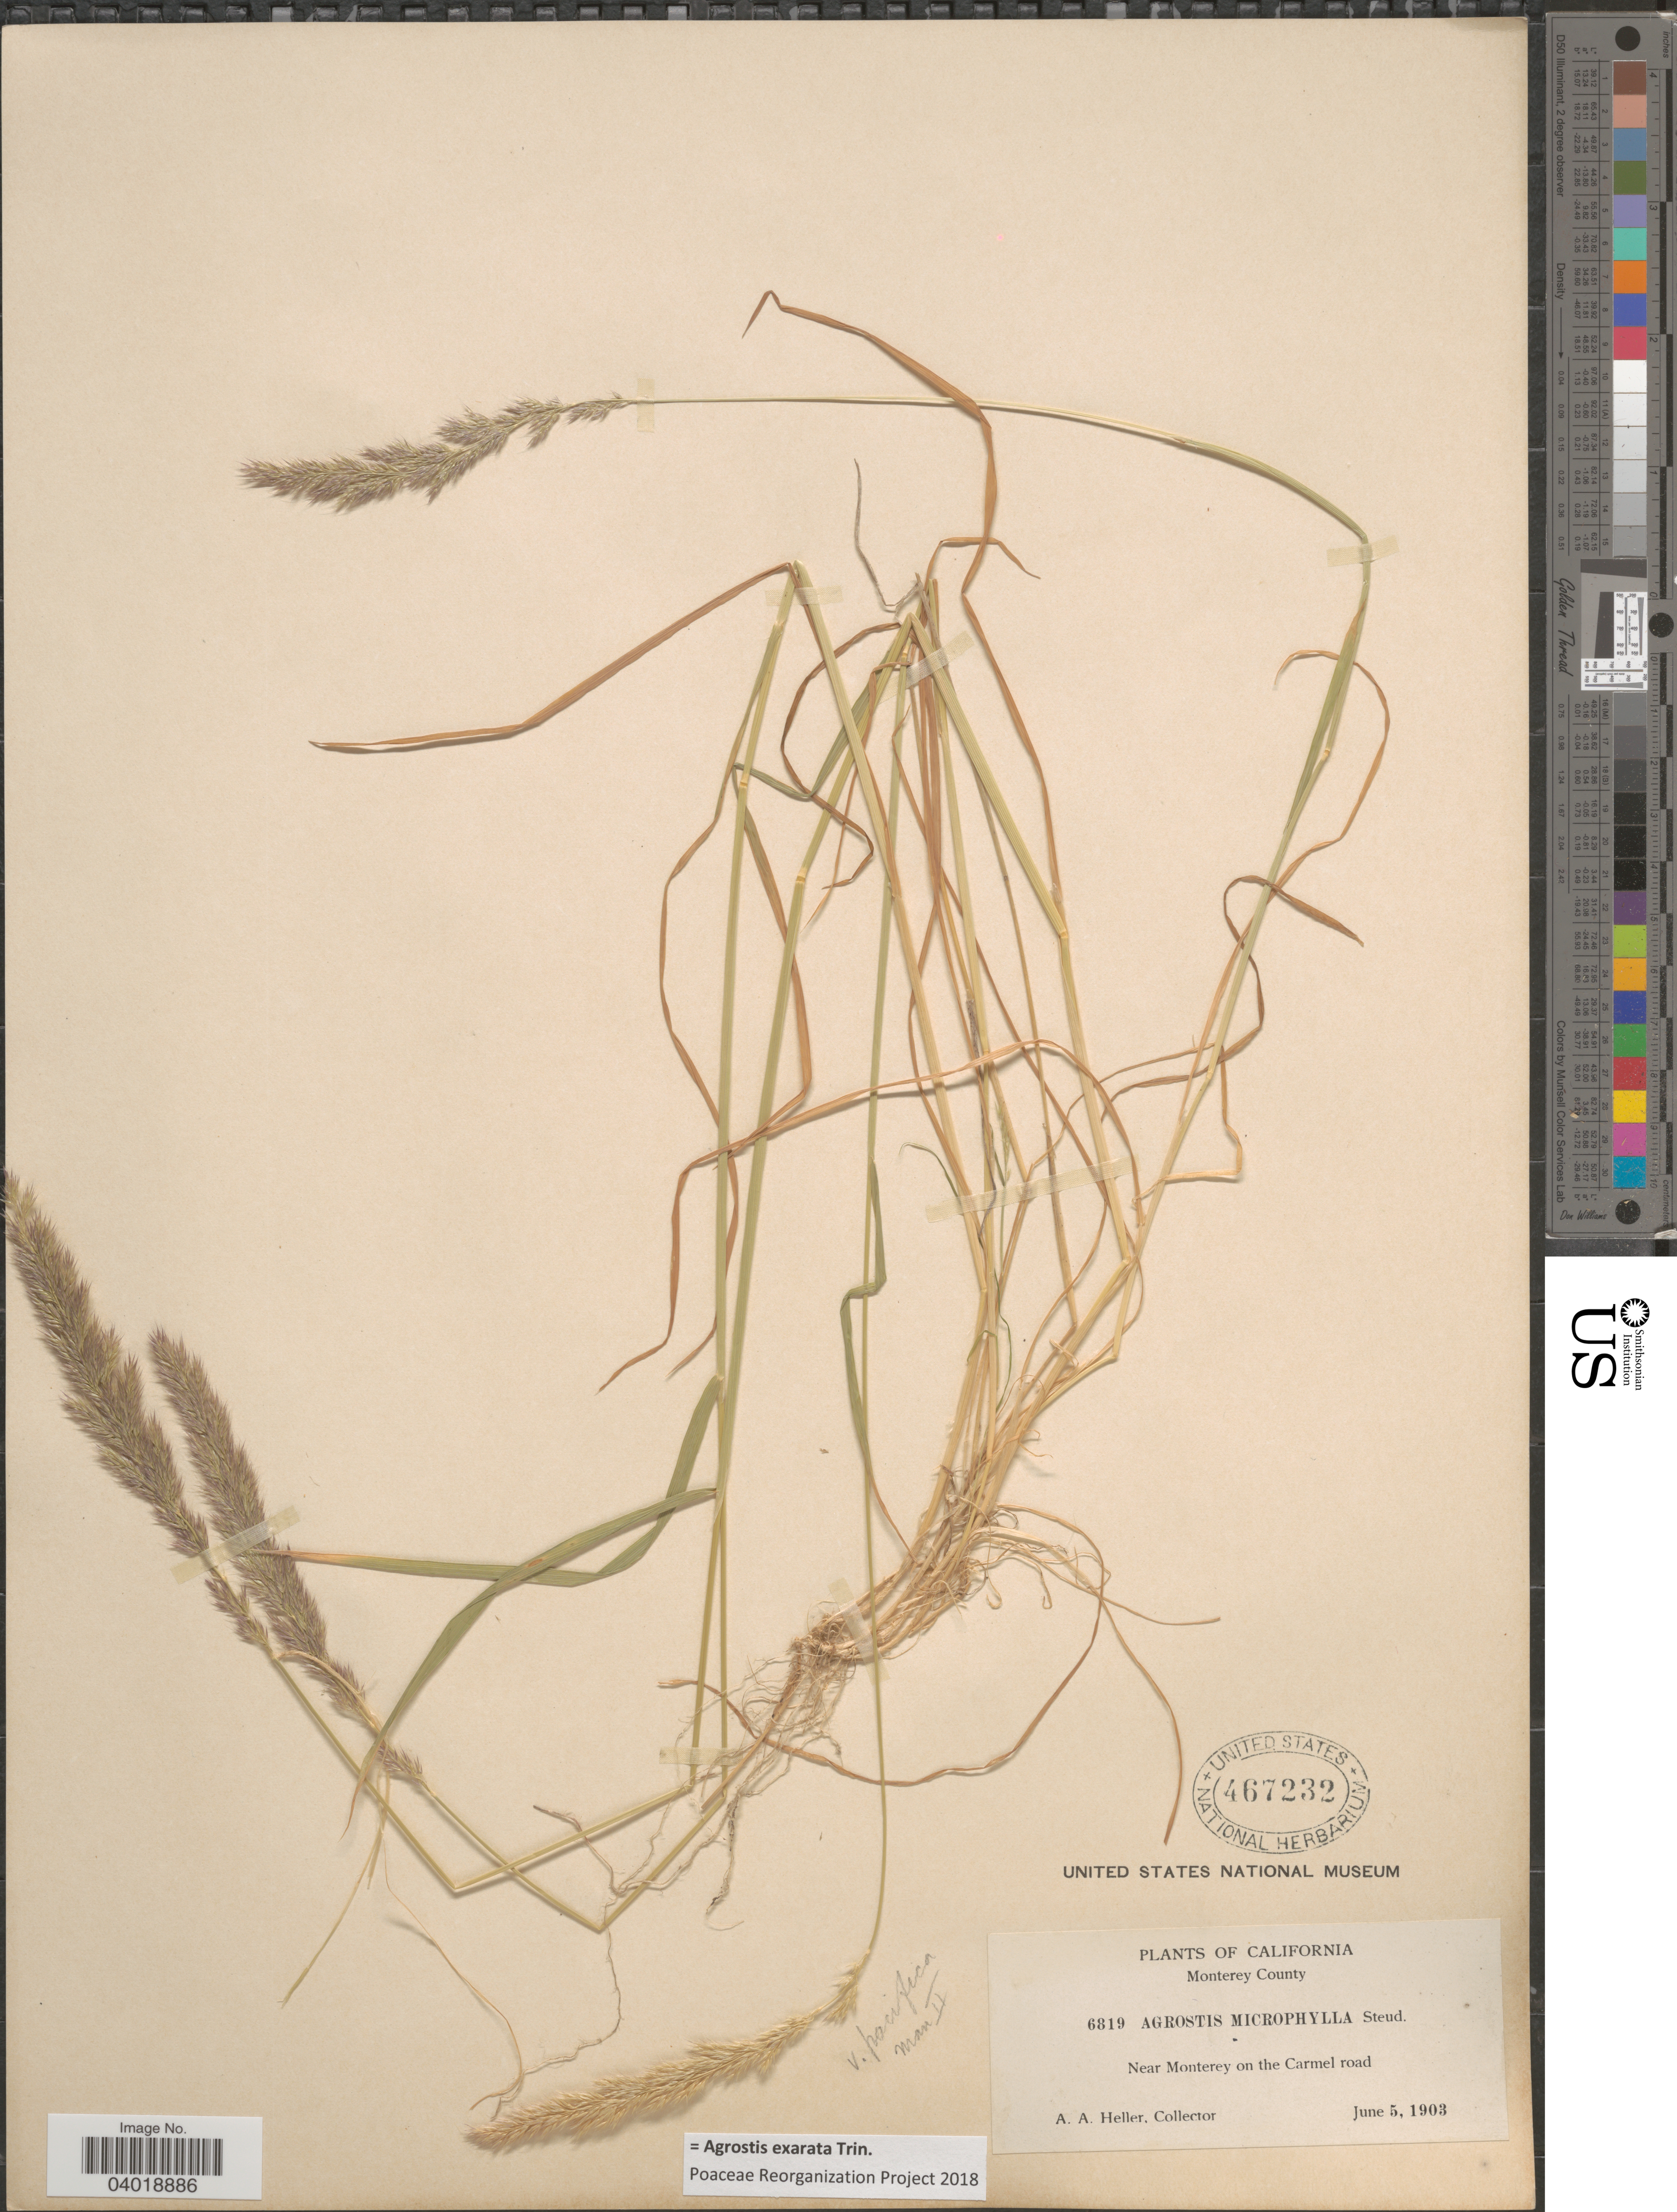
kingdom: Plantae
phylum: Tracheophyta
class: Liliopsida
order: Poales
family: Poaceae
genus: Agrostis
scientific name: Agrostis exarata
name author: Trin.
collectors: A. A. Heller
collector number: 6819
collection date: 1903-06-05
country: United States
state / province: California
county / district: Monterey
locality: Monterey County. Near Monterey on the Carmel road.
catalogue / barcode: US 467232